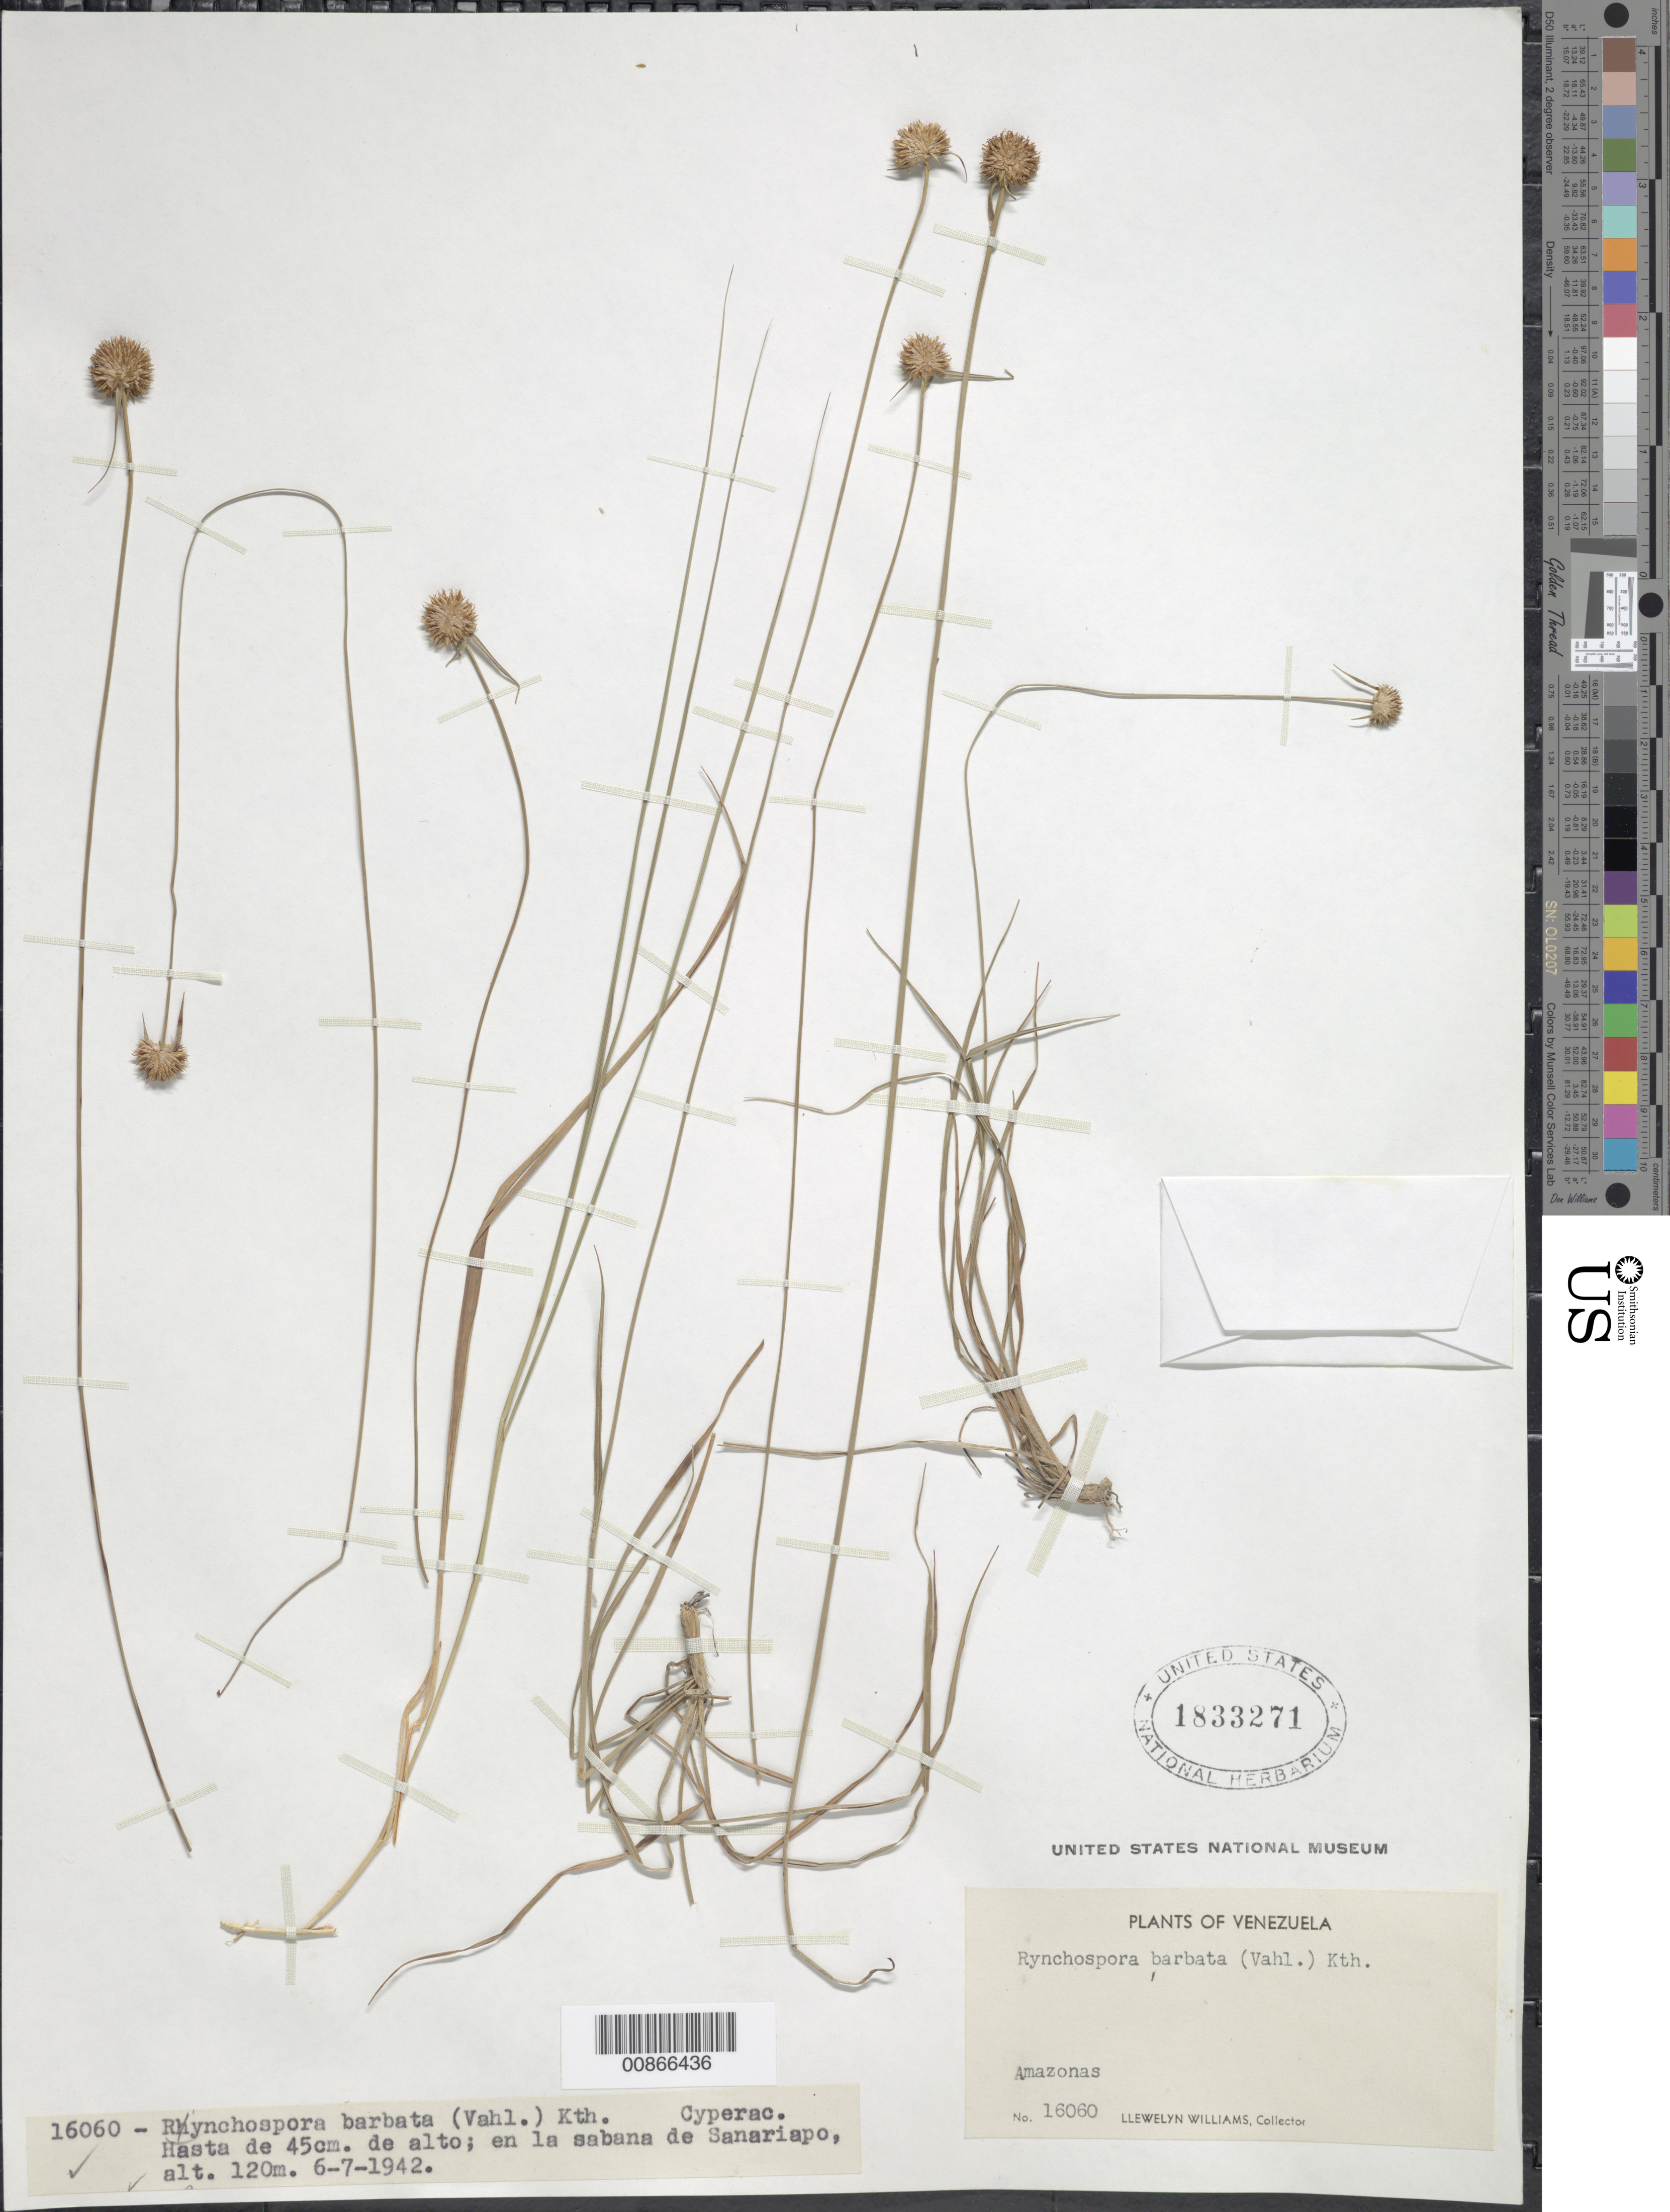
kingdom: Plantae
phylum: Tracheophyta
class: Liliopsida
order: Poales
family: Cyperaceae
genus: Rhynchospora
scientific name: Rhynchospora barbata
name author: (Vahl) Kunth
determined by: Alves, K.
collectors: Ll. Williams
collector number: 16060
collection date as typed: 6-Jul-42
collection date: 1942-07-06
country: Venezuela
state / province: Amazonas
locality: Sanariapo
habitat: Savanna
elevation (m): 120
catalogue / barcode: US 1833271